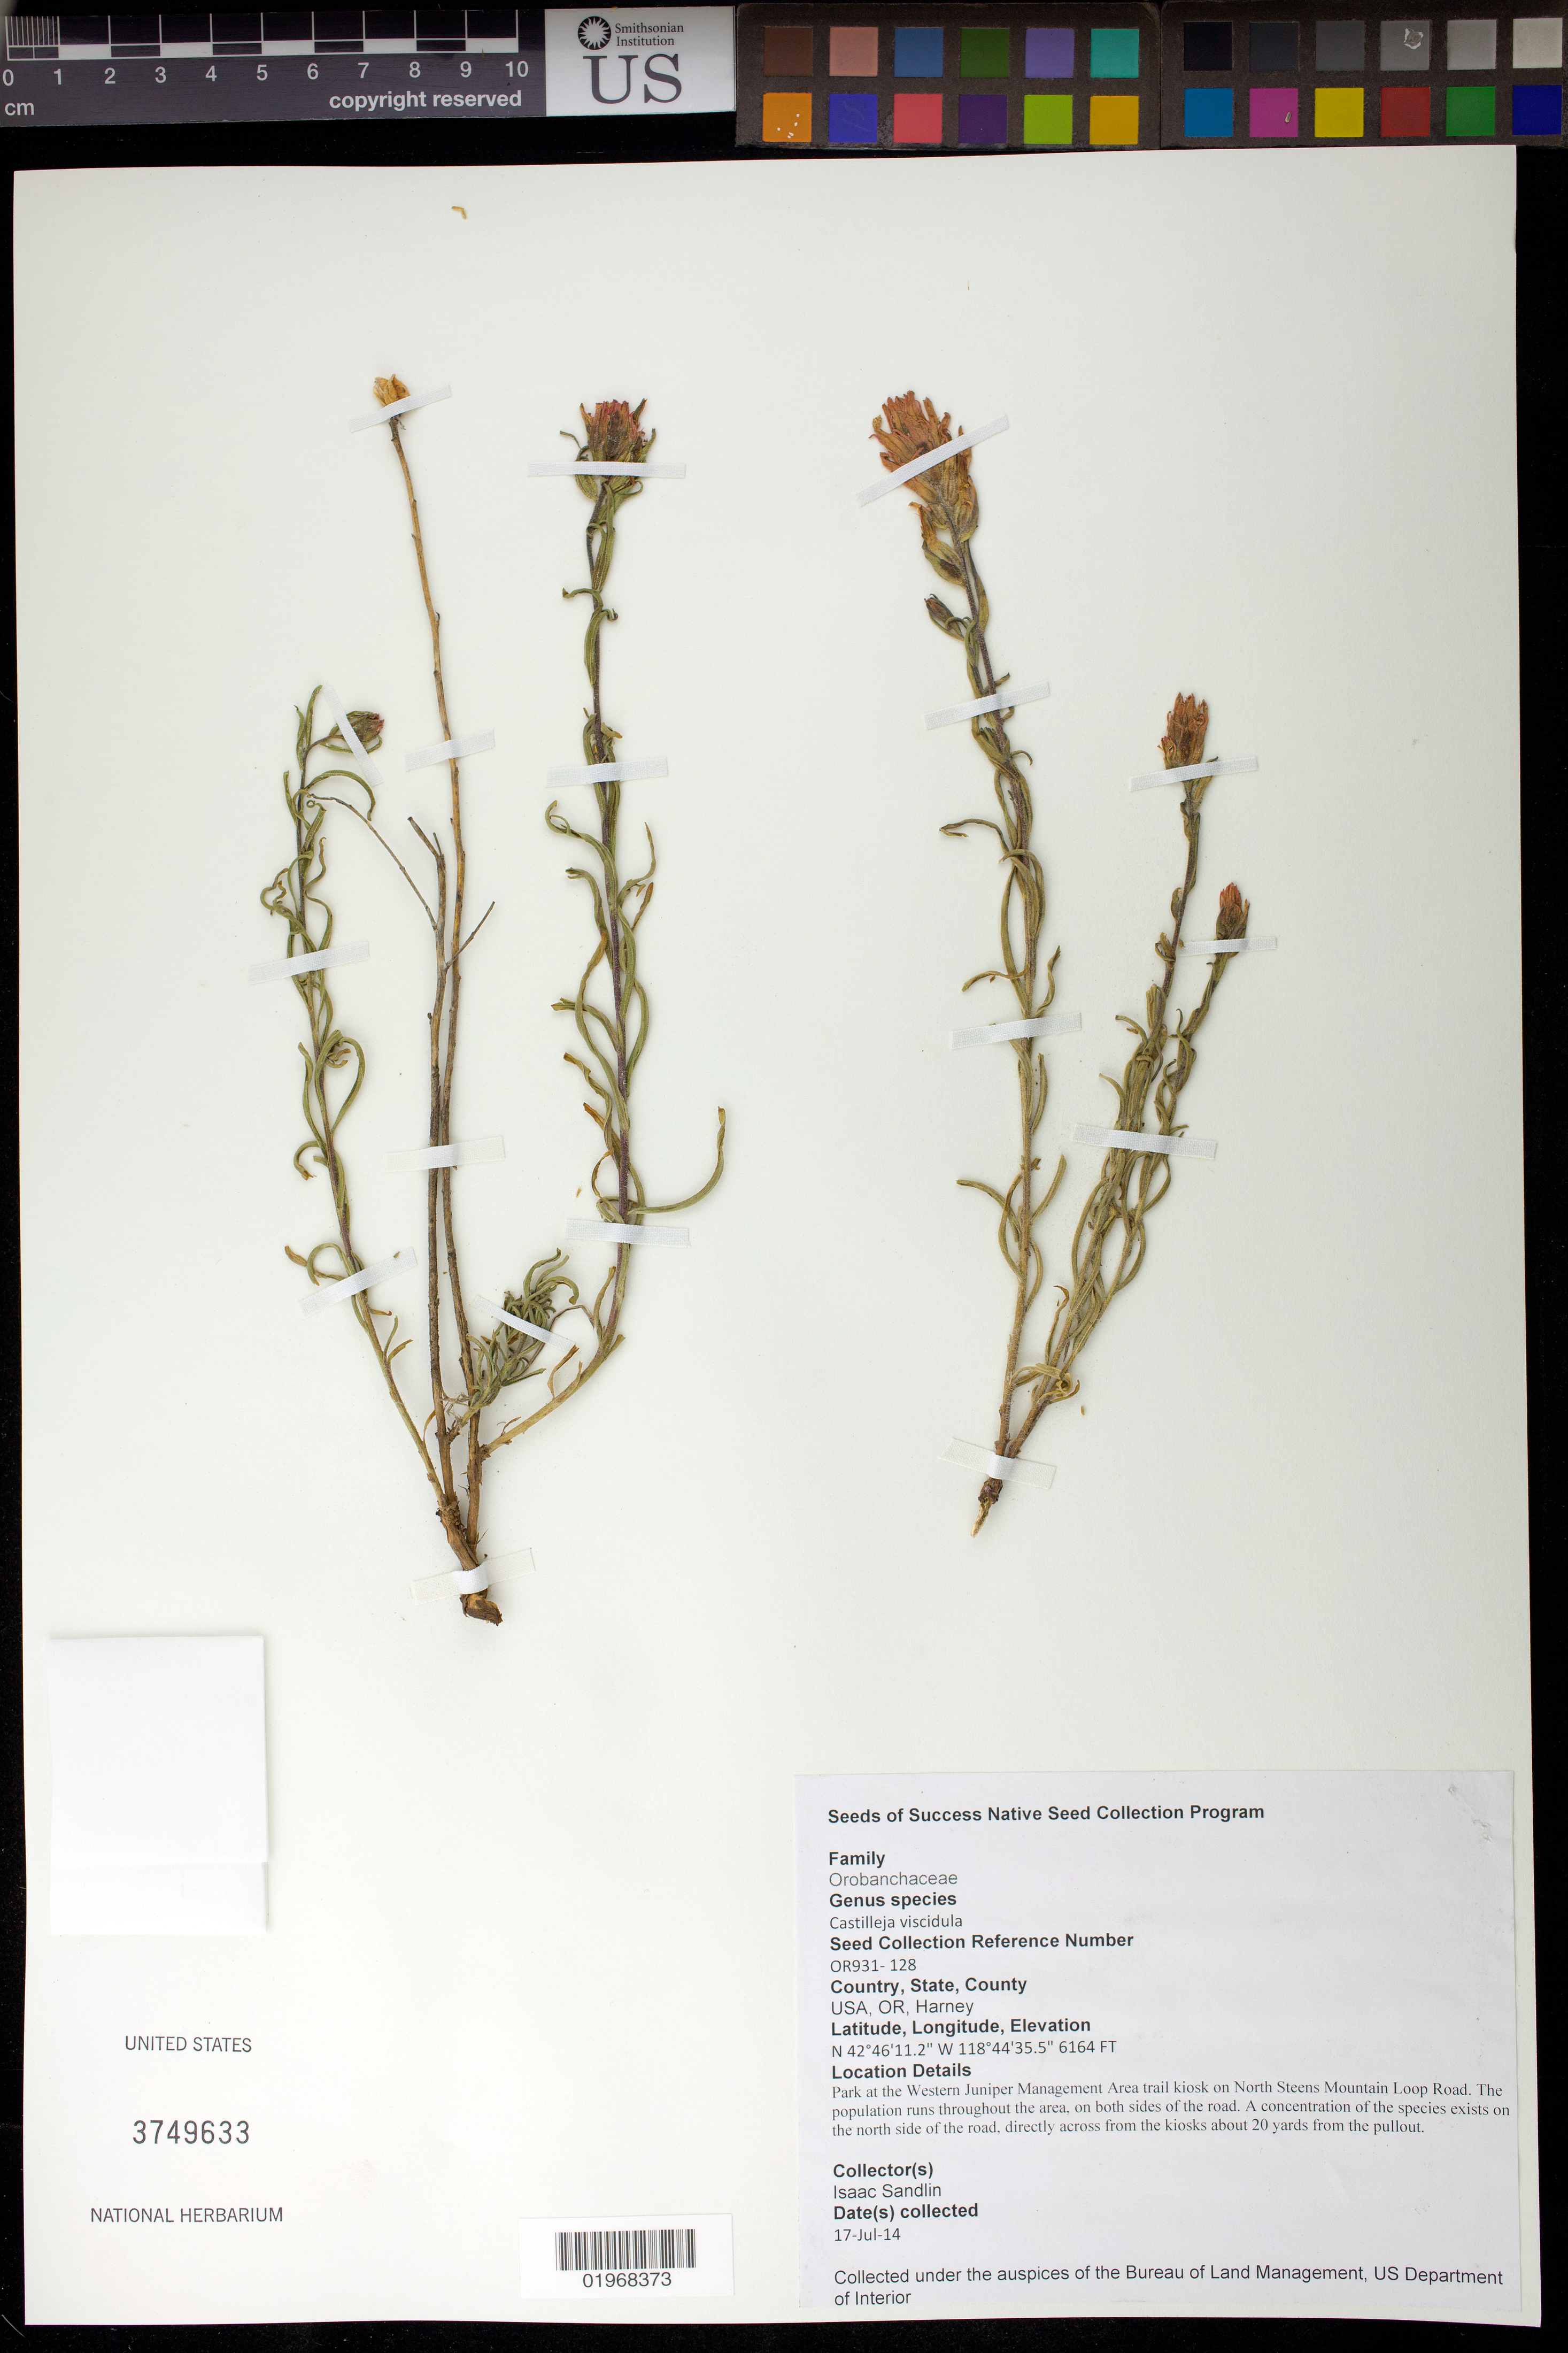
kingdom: Plantae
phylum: Tracheophyta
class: Magnoliopsida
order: Lamiales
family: Orobanchaceae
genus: Castilleja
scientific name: Castilleja viscidula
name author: A. Gray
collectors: I. Sandlin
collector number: OR931-128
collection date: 2014-07-17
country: United States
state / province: Oregon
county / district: Harney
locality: Steens Mountain Cooperative Management and Protection Area, at Western Juniper Management Area trail kiosk on North Steens Mountain Loop Road.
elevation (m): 1879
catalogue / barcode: US 3749633